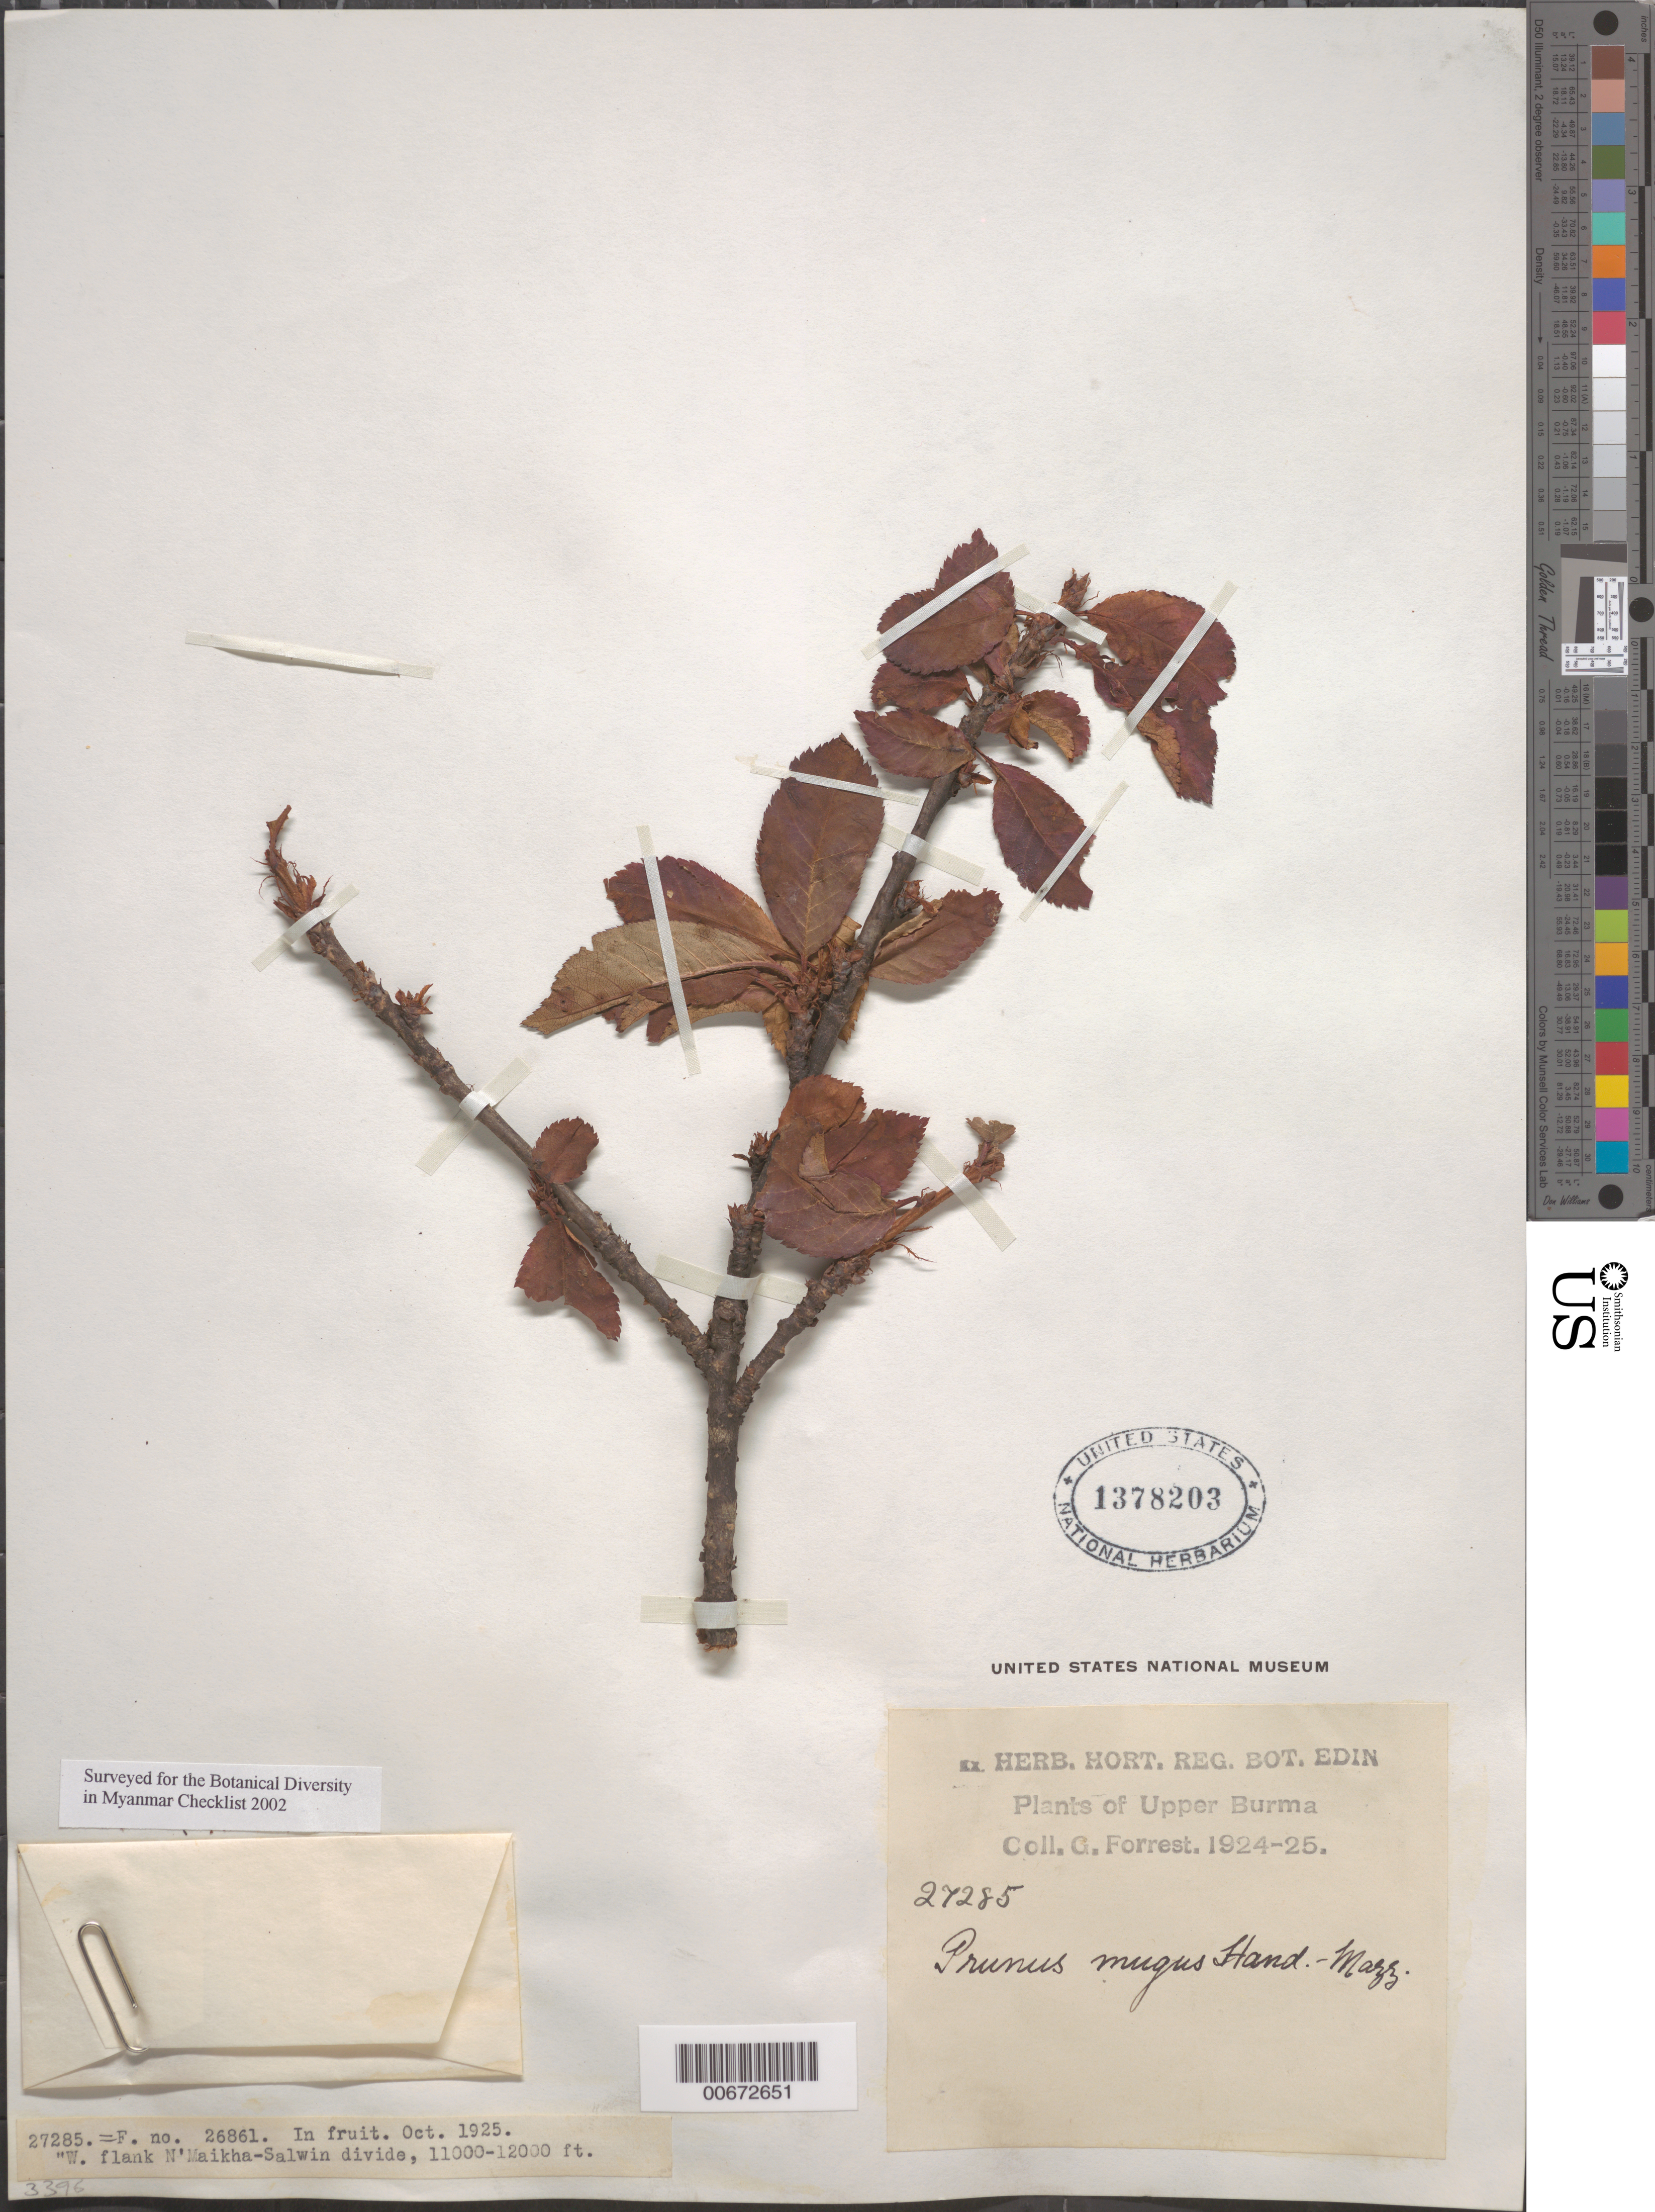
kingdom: Plantae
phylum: Tracheophyta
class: Magnoliopsida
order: Rosales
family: Rosaceae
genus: Prunus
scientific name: Prunus mugus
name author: Hand.-Mazz.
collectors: G. Forrest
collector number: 27285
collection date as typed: Oct 1925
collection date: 1925-10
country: Myanmar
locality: Upper Burma, W flank N'Maikha-Salwin Divide.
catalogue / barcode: US 1378203